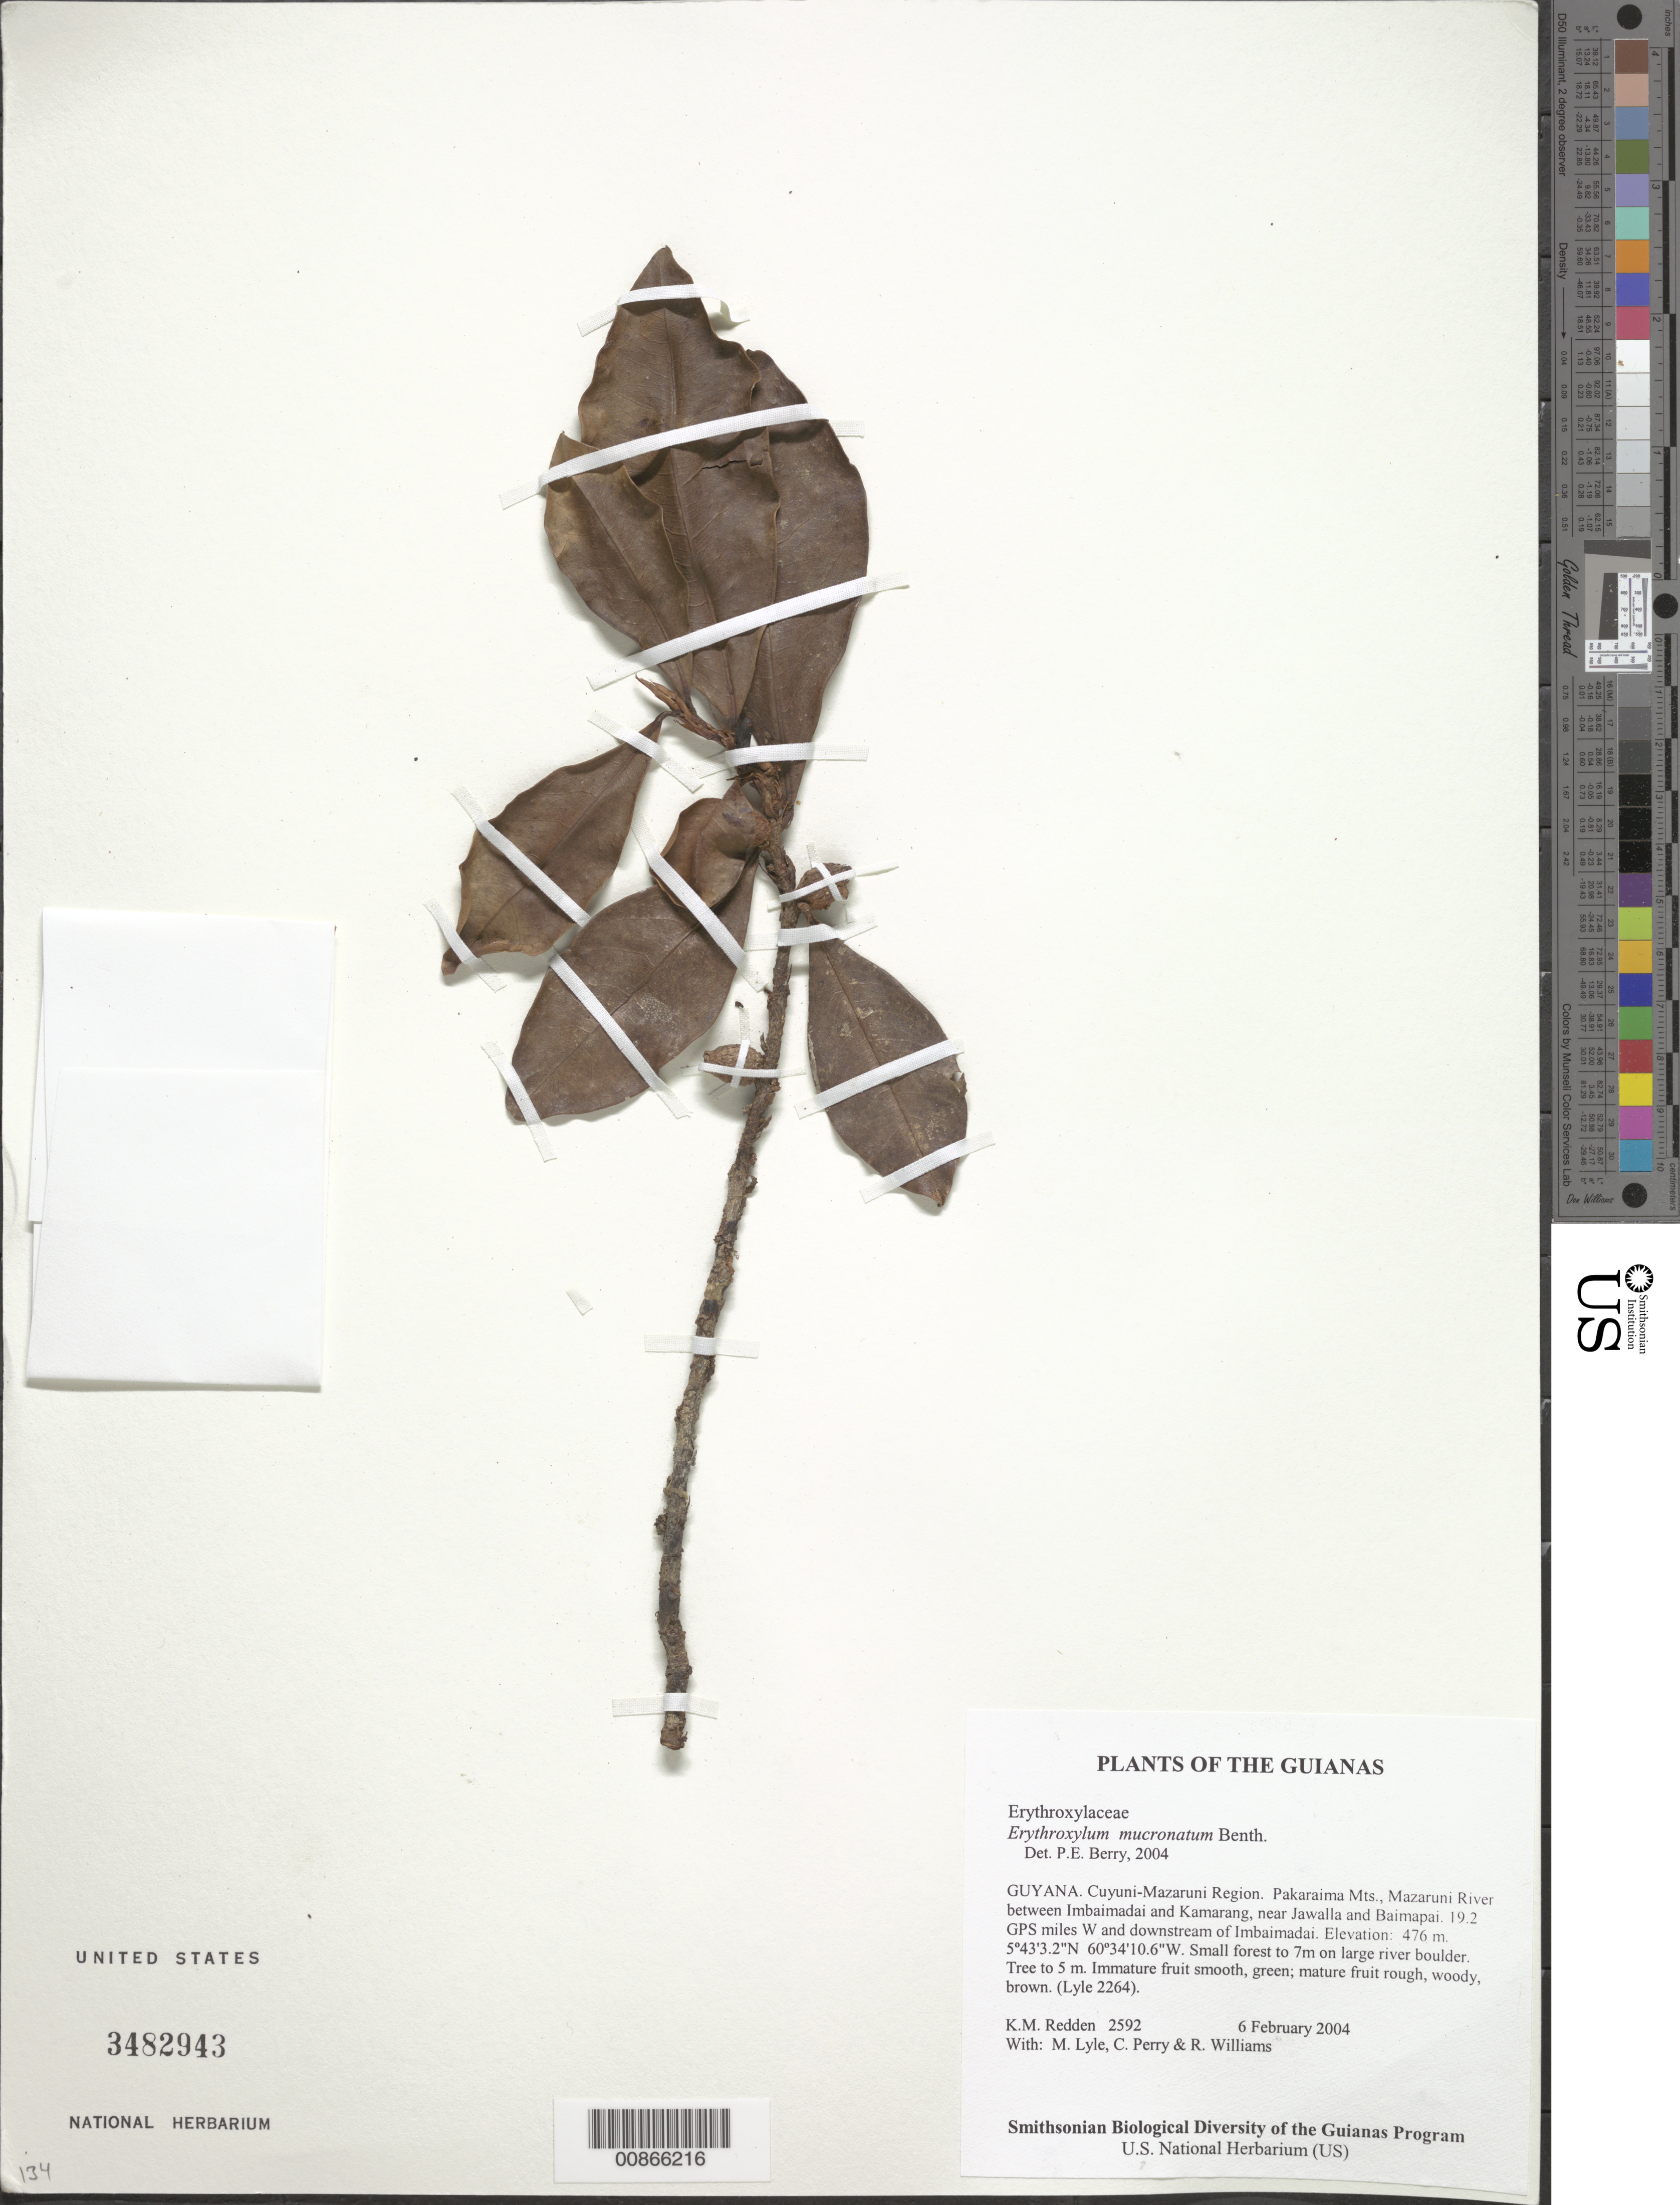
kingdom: Plantae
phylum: Tracheophyta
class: Magnoliopsida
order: Malpighiales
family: Erythroxylaceae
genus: Erythroxylum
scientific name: Erythroxylum mucronatum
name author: Benth.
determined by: Berry, P. E., (WIS), University of Wisconsin - Madison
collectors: K. M. Redden, M. Lyle, C. Perry & R. Williams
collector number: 2592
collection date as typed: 6 February 2004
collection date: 2004-02-06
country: Guyana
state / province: Cuyuni-Mazaruni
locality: Pakaraima Mts., Mazaruni River between Imbaimadai and Kamarang, near Jawalla and Baimapai. 19.2 GPS miles W and downstream of Imbaimadai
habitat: Small forest to 7m on large river boulders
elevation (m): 476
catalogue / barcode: US 3482943